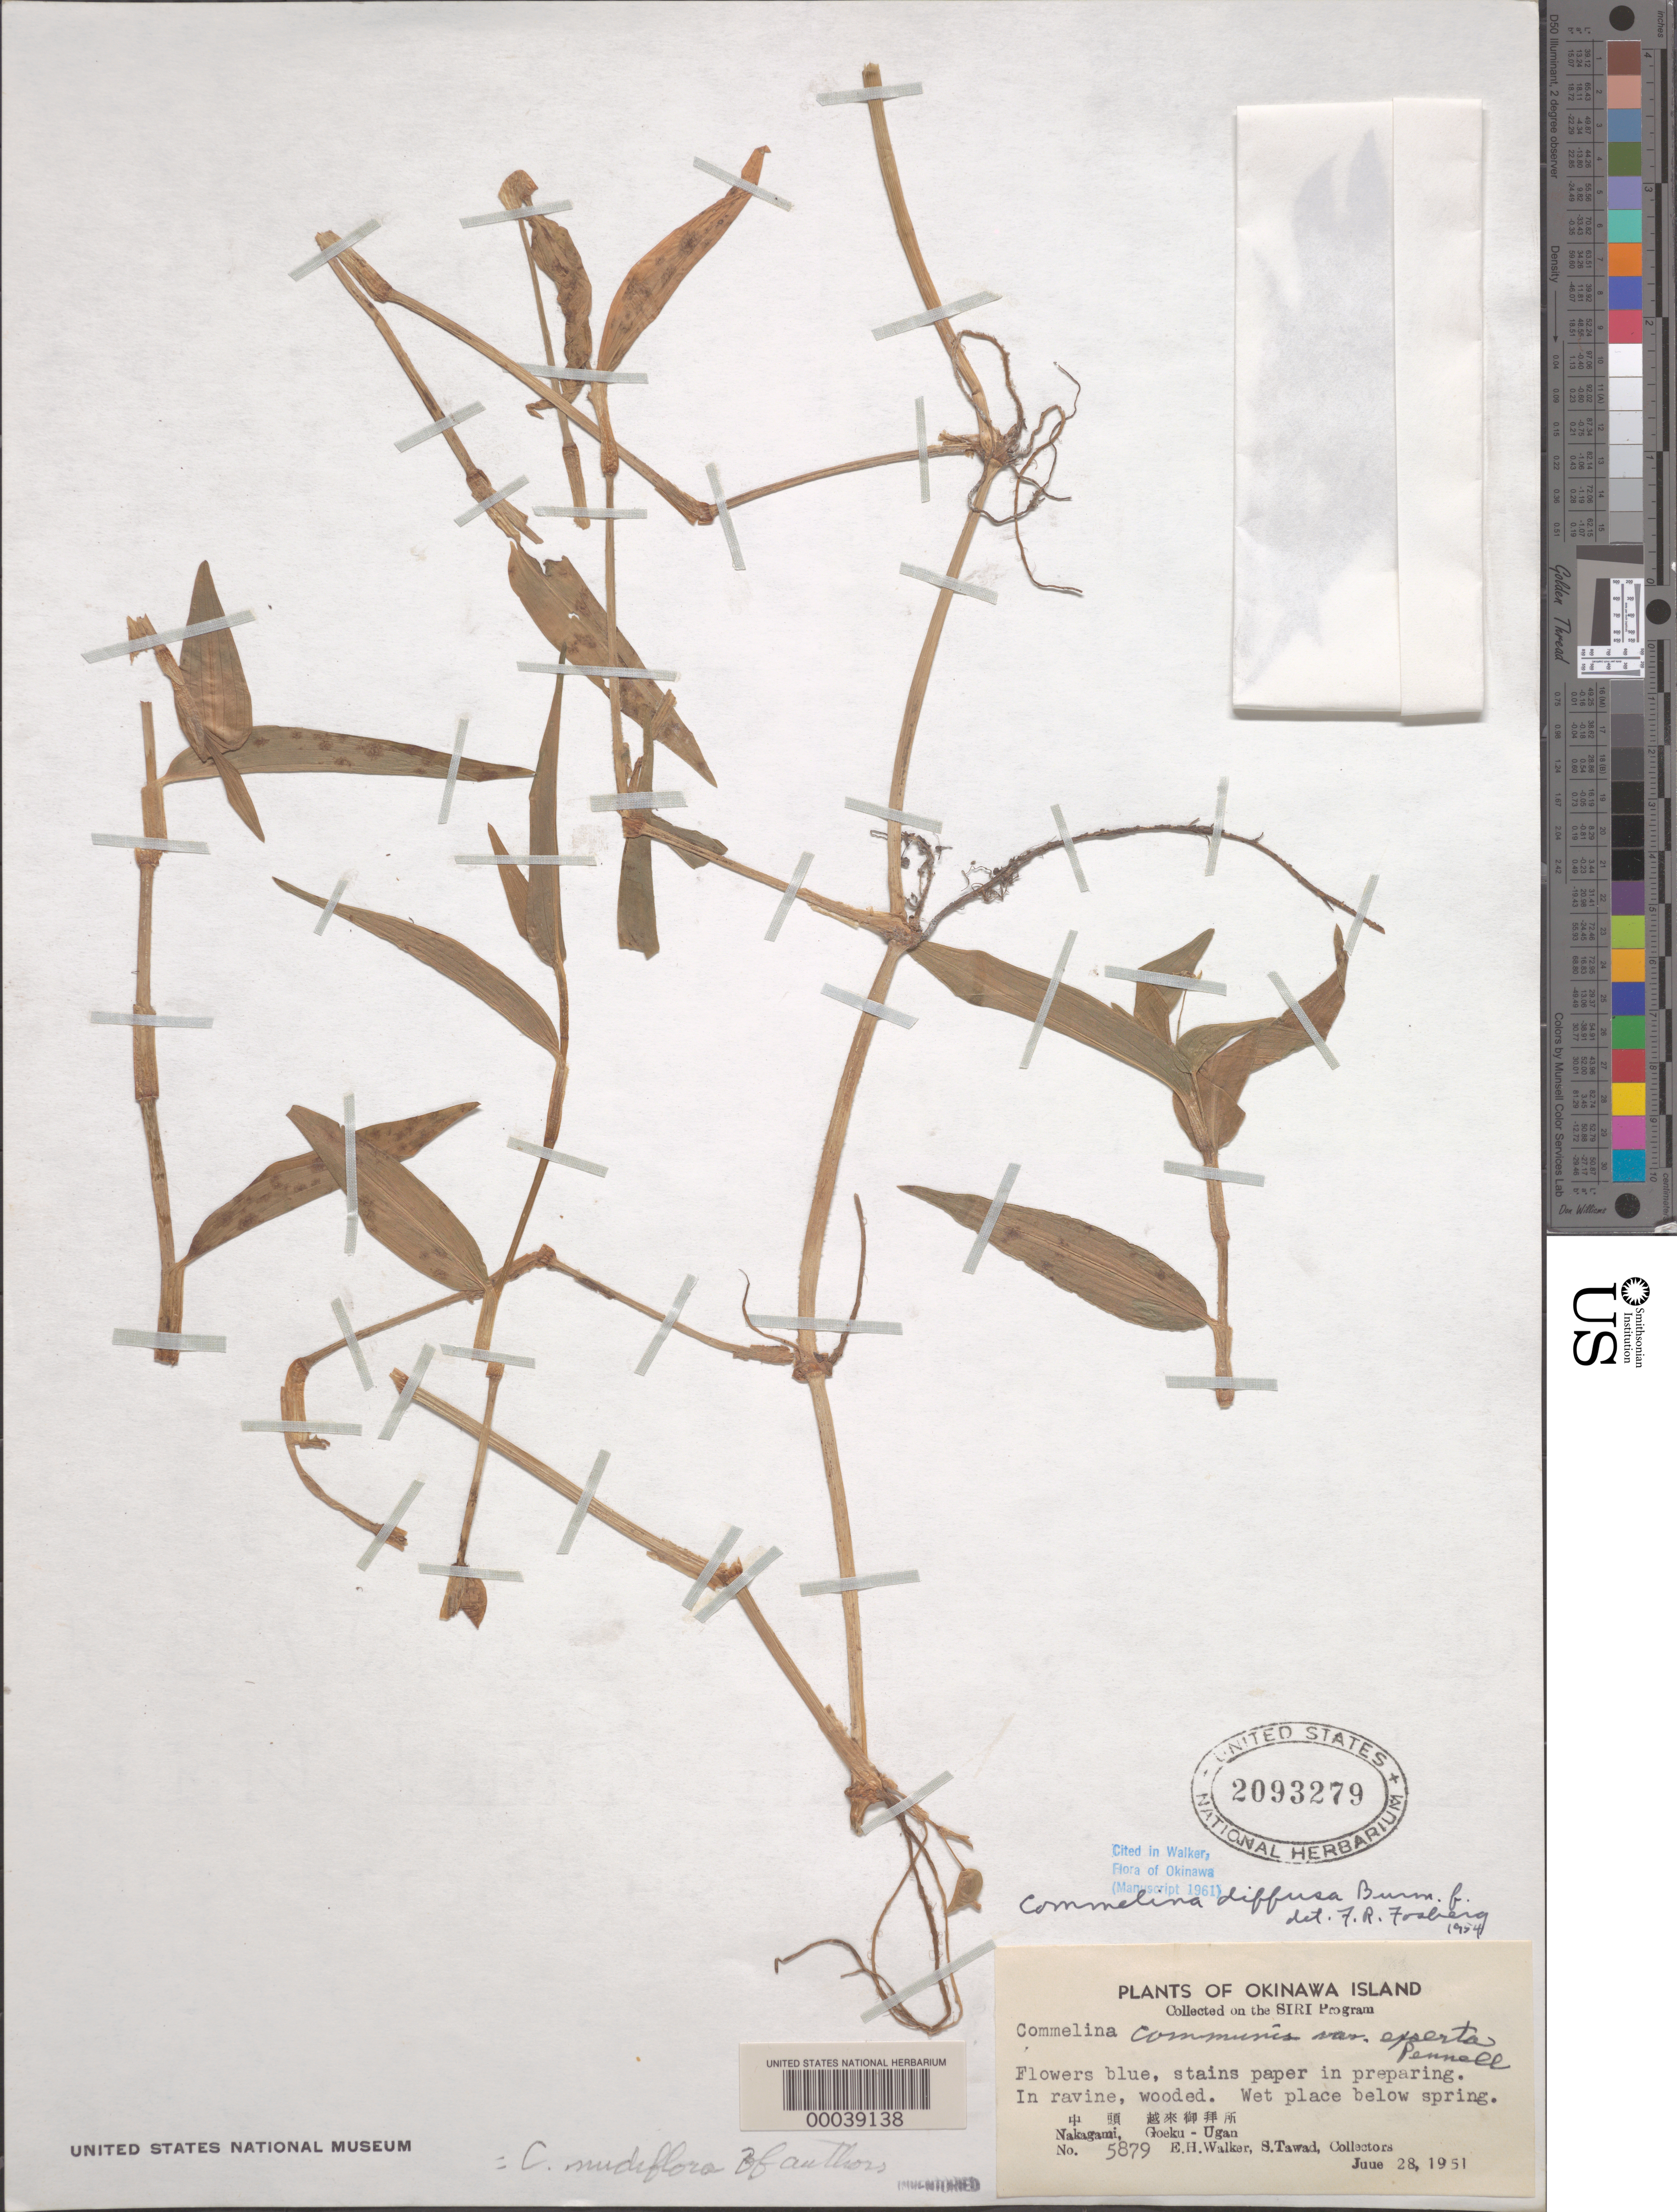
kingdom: Plantae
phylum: Tracheophyta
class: Liliopsida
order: Commelinales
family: Commelinaceae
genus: Commelina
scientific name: Commelina diffusa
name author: Burm. f.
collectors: E. H. Walker & S. Tawada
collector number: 5879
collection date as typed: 28 Jun 1951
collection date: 1951-06-28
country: Japan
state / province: Okinawa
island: Ryukyu Is.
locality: Nakagami, goeku-ugan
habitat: Wooded ravine, wet soil below spring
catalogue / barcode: US 2093279